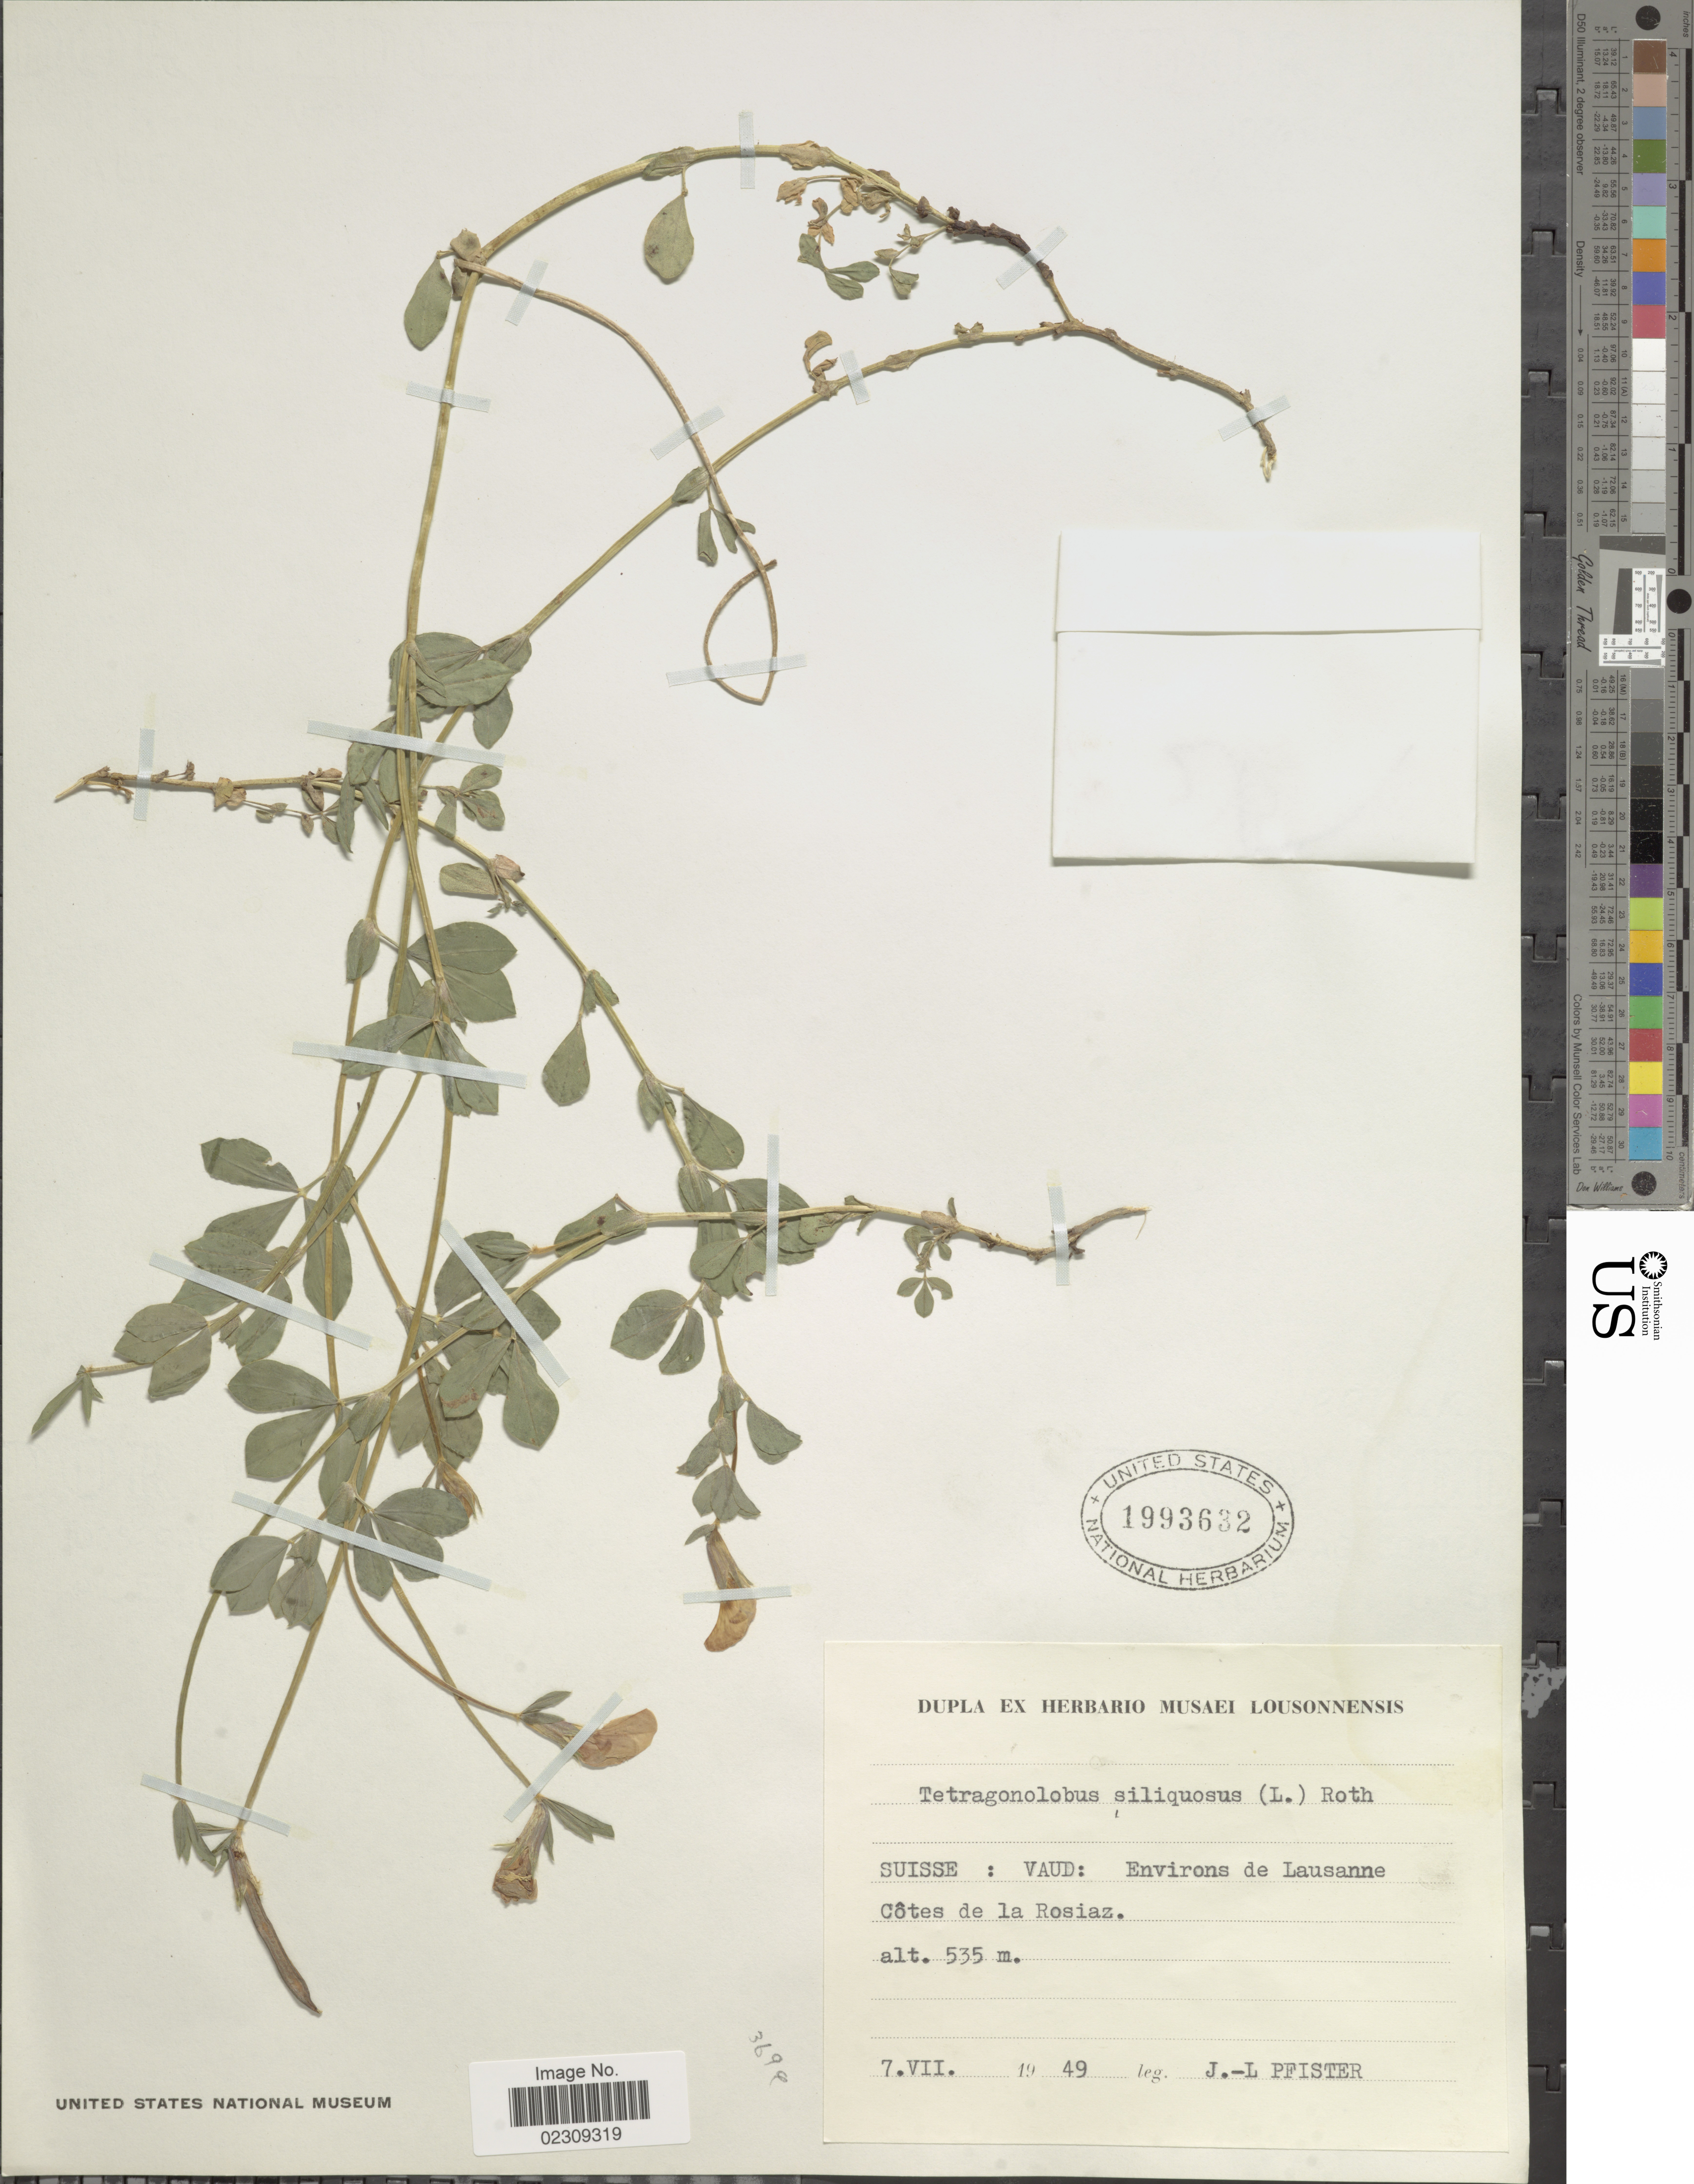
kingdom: Plantae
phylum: Tracheophyta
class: Magnoliopsida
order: Fabales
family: Fabaceae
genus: Tetragonolobus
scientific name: Tetragonolobus siliquosus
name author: Roth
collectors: J. Pfister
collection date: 1949-07-07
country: Switzerland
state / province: Vaud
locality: Suisse: Environs de Lausanne, Côtes de la Rosiaz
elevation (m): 535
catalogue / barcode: US 1993632